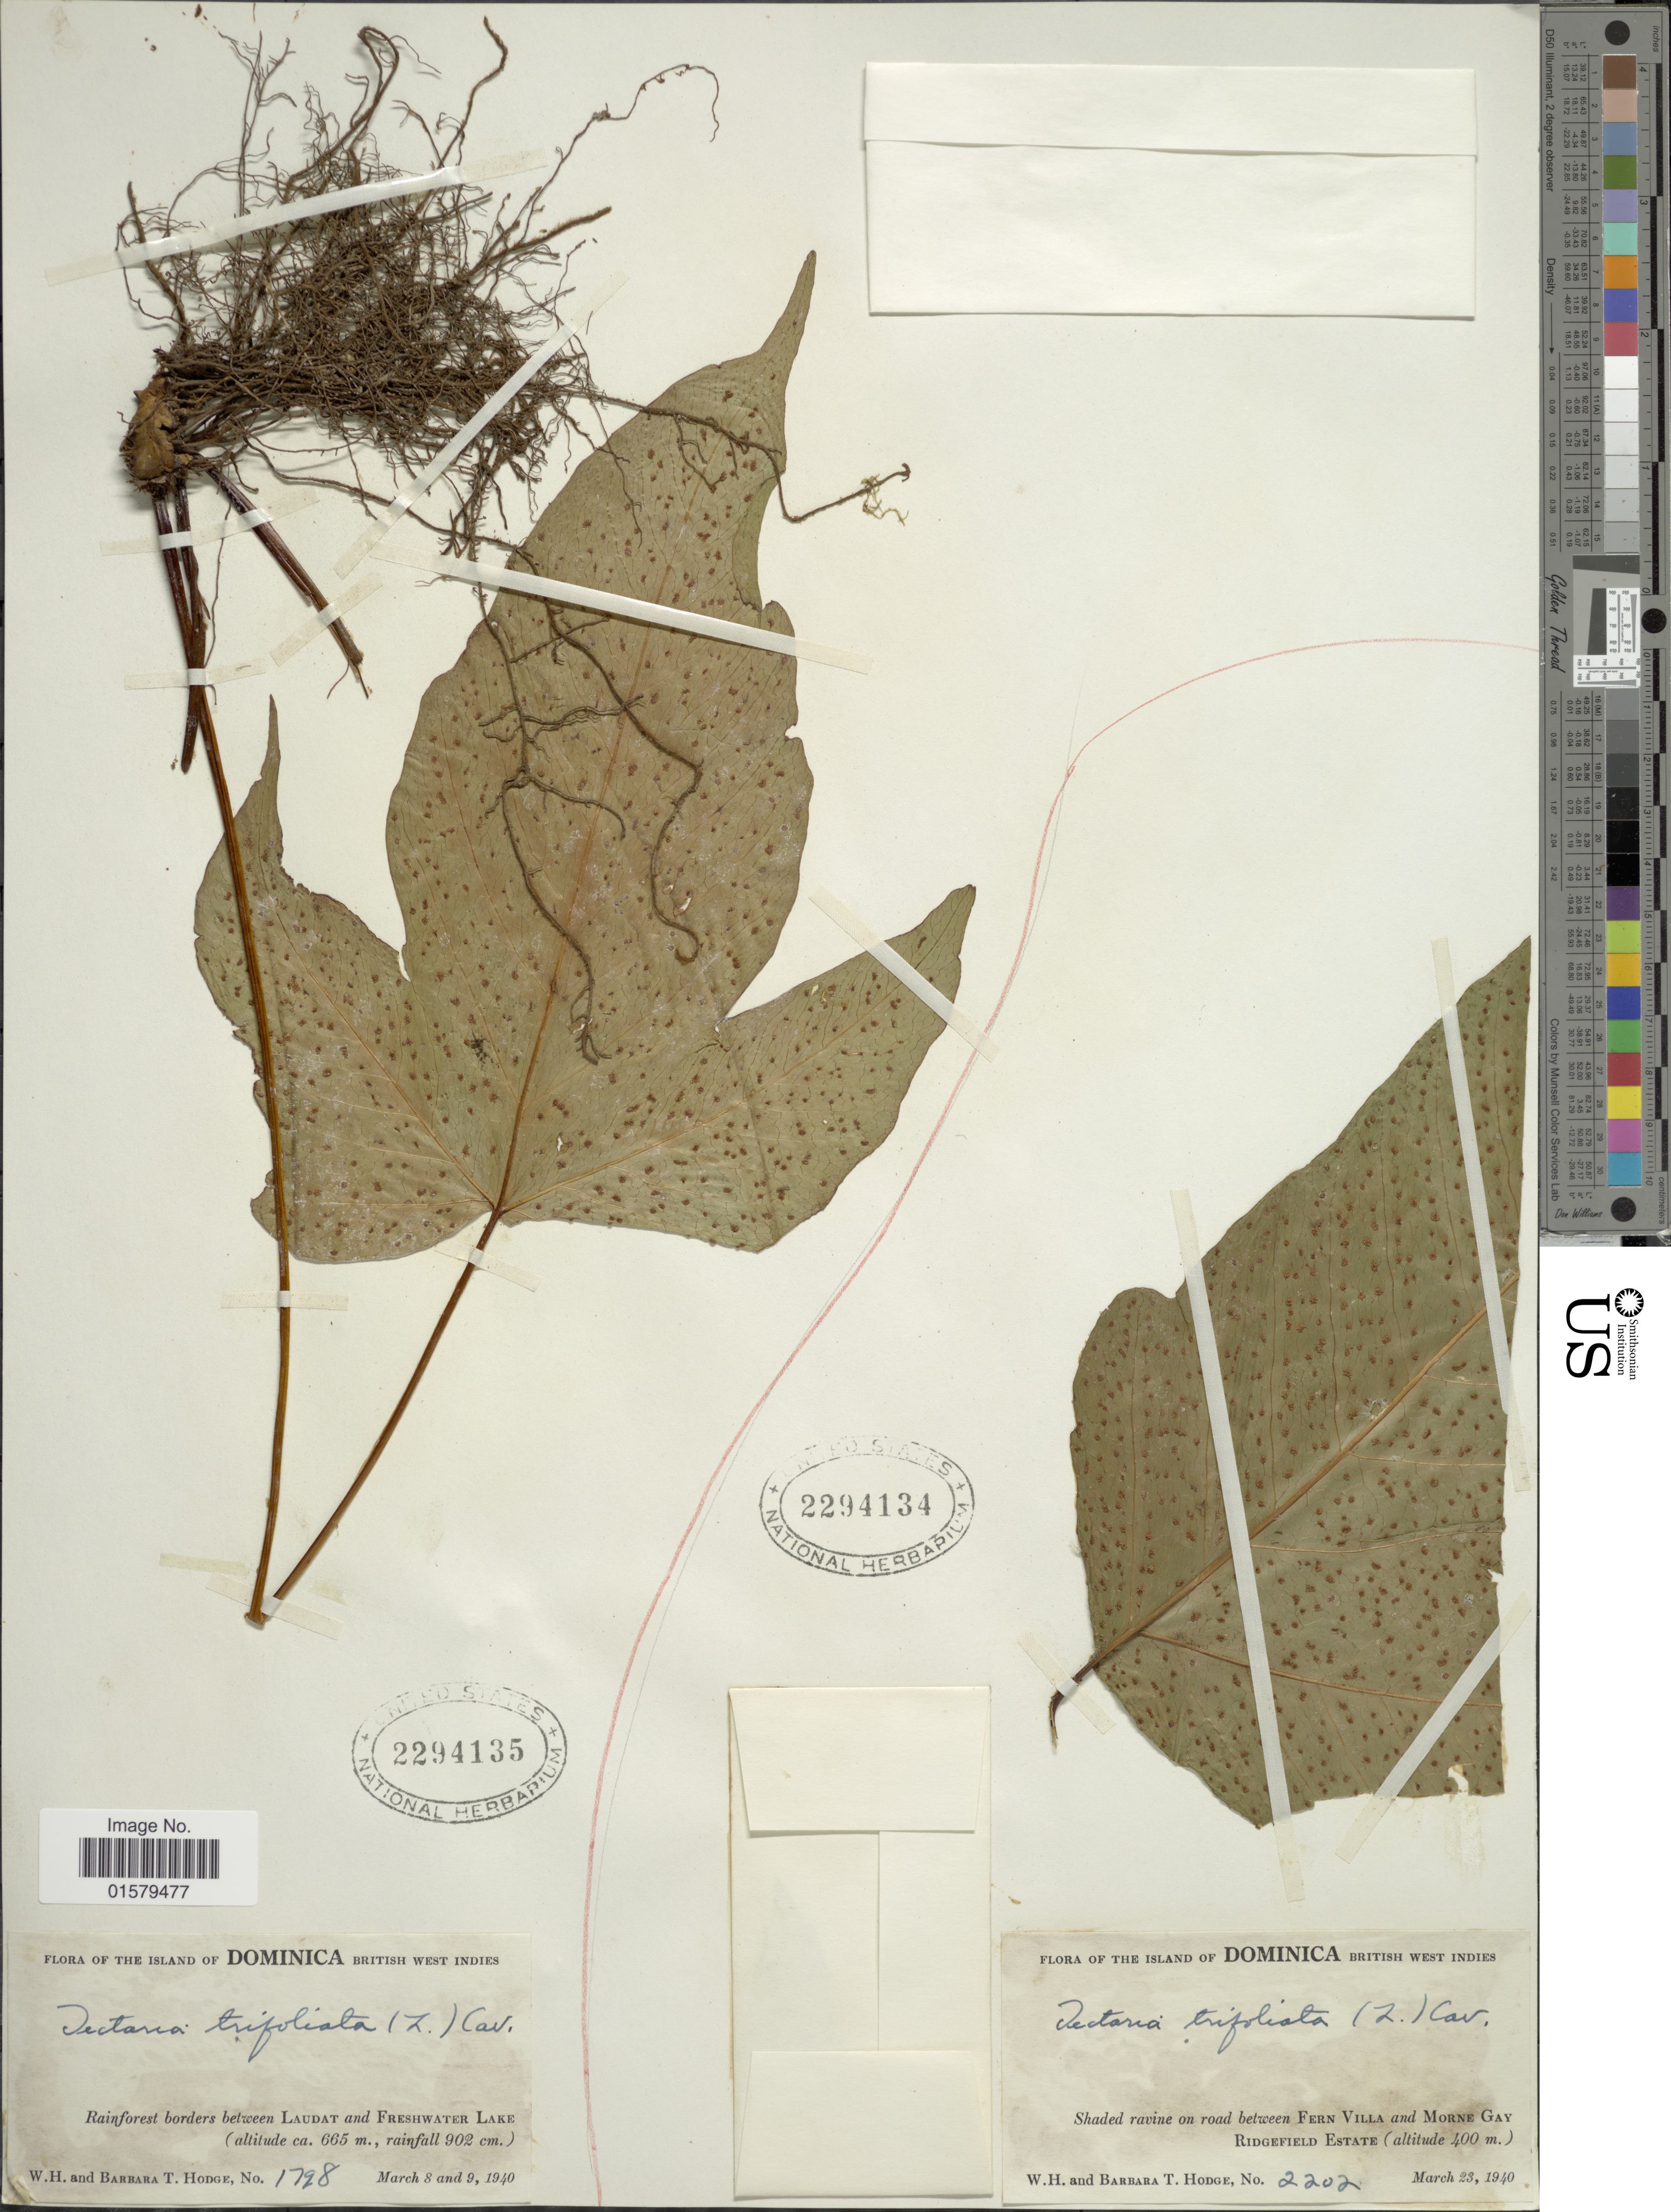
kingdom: Plantae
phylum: Tracheophyta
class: Polypodiopsida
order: Polypodiales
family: Tectariaceae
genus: Tectaria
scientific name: Tectaria trifoliata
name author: (L.) Cav.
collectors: W. Hodge & B. Hodge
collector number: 2202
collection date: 1940-03-23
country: Dominica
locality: Shaded ravine on road between Fern Villa and Morne Cay, Ridgefield Estate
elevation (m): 400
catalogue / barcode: US 2294134-2